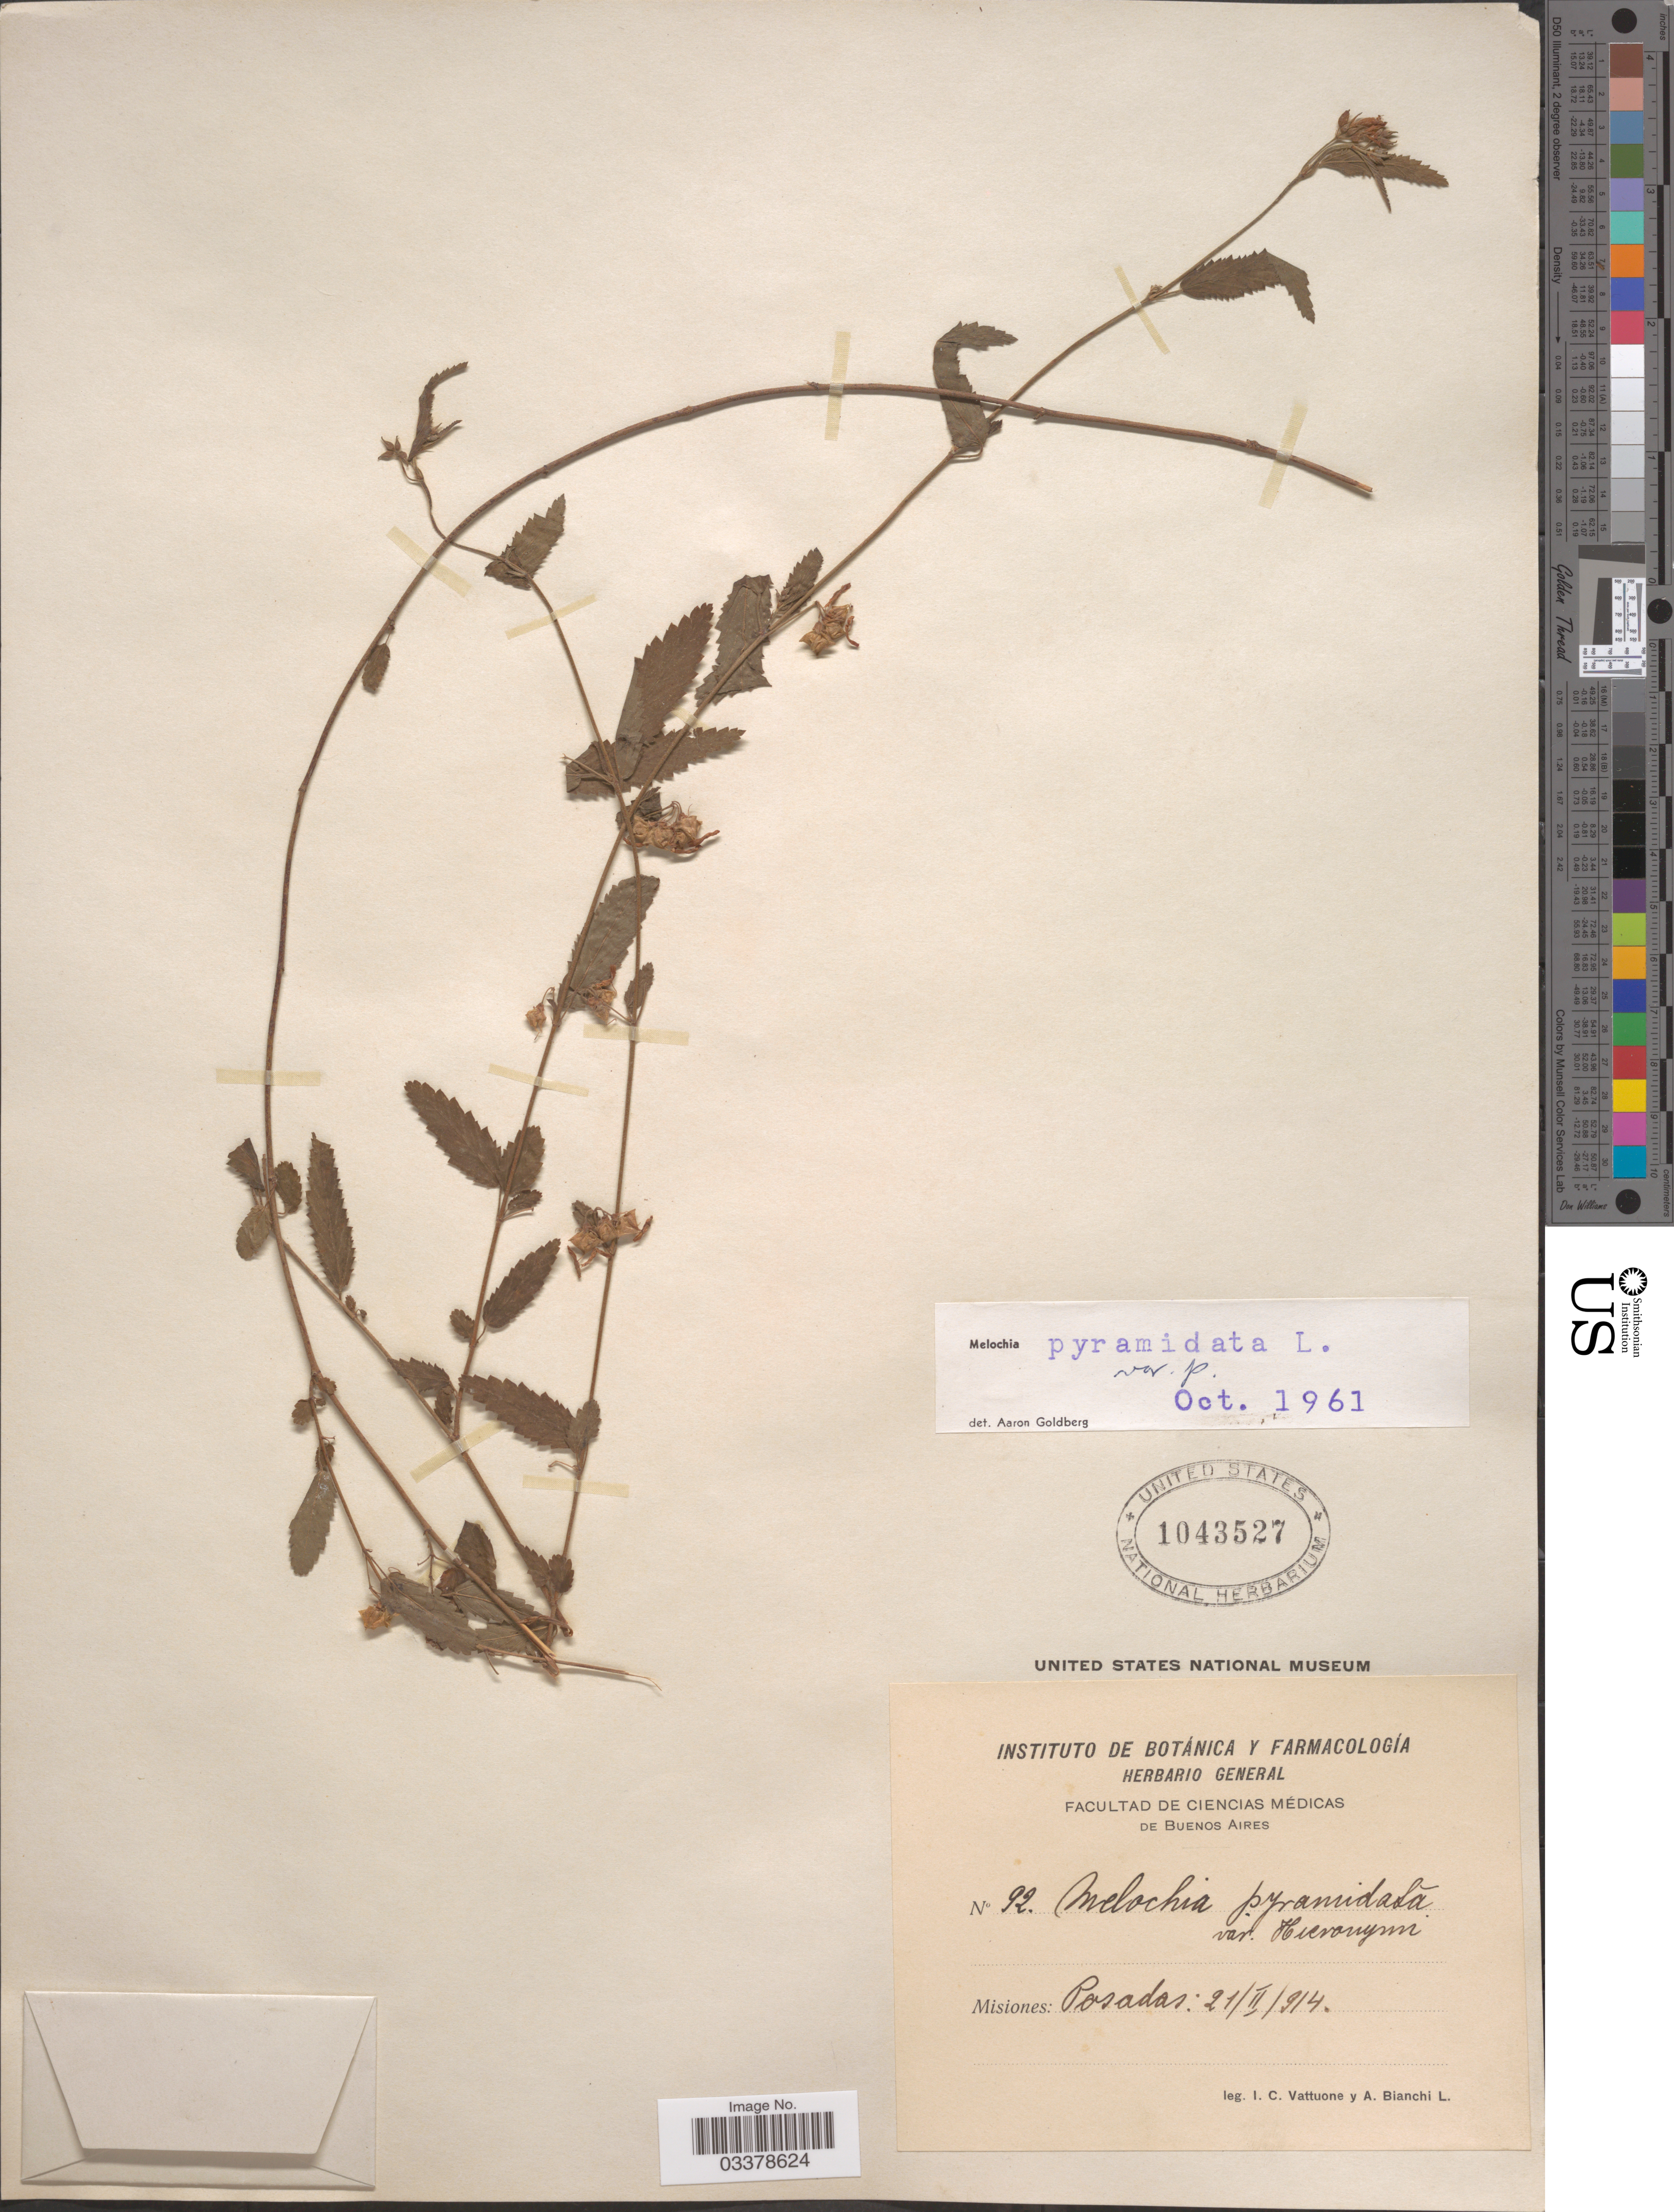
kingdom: Plantae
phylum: Tracheophyta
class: Magnoliopsida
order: Malvales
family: Malvaceae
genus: Melochia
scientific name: Melochia pyramidata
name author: L.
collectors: I. Vattuone & A. Bianchi L.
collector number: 92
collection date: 1914-02-21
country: Argentina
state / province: Misiones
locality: Posadas.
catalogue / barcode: US 1043527